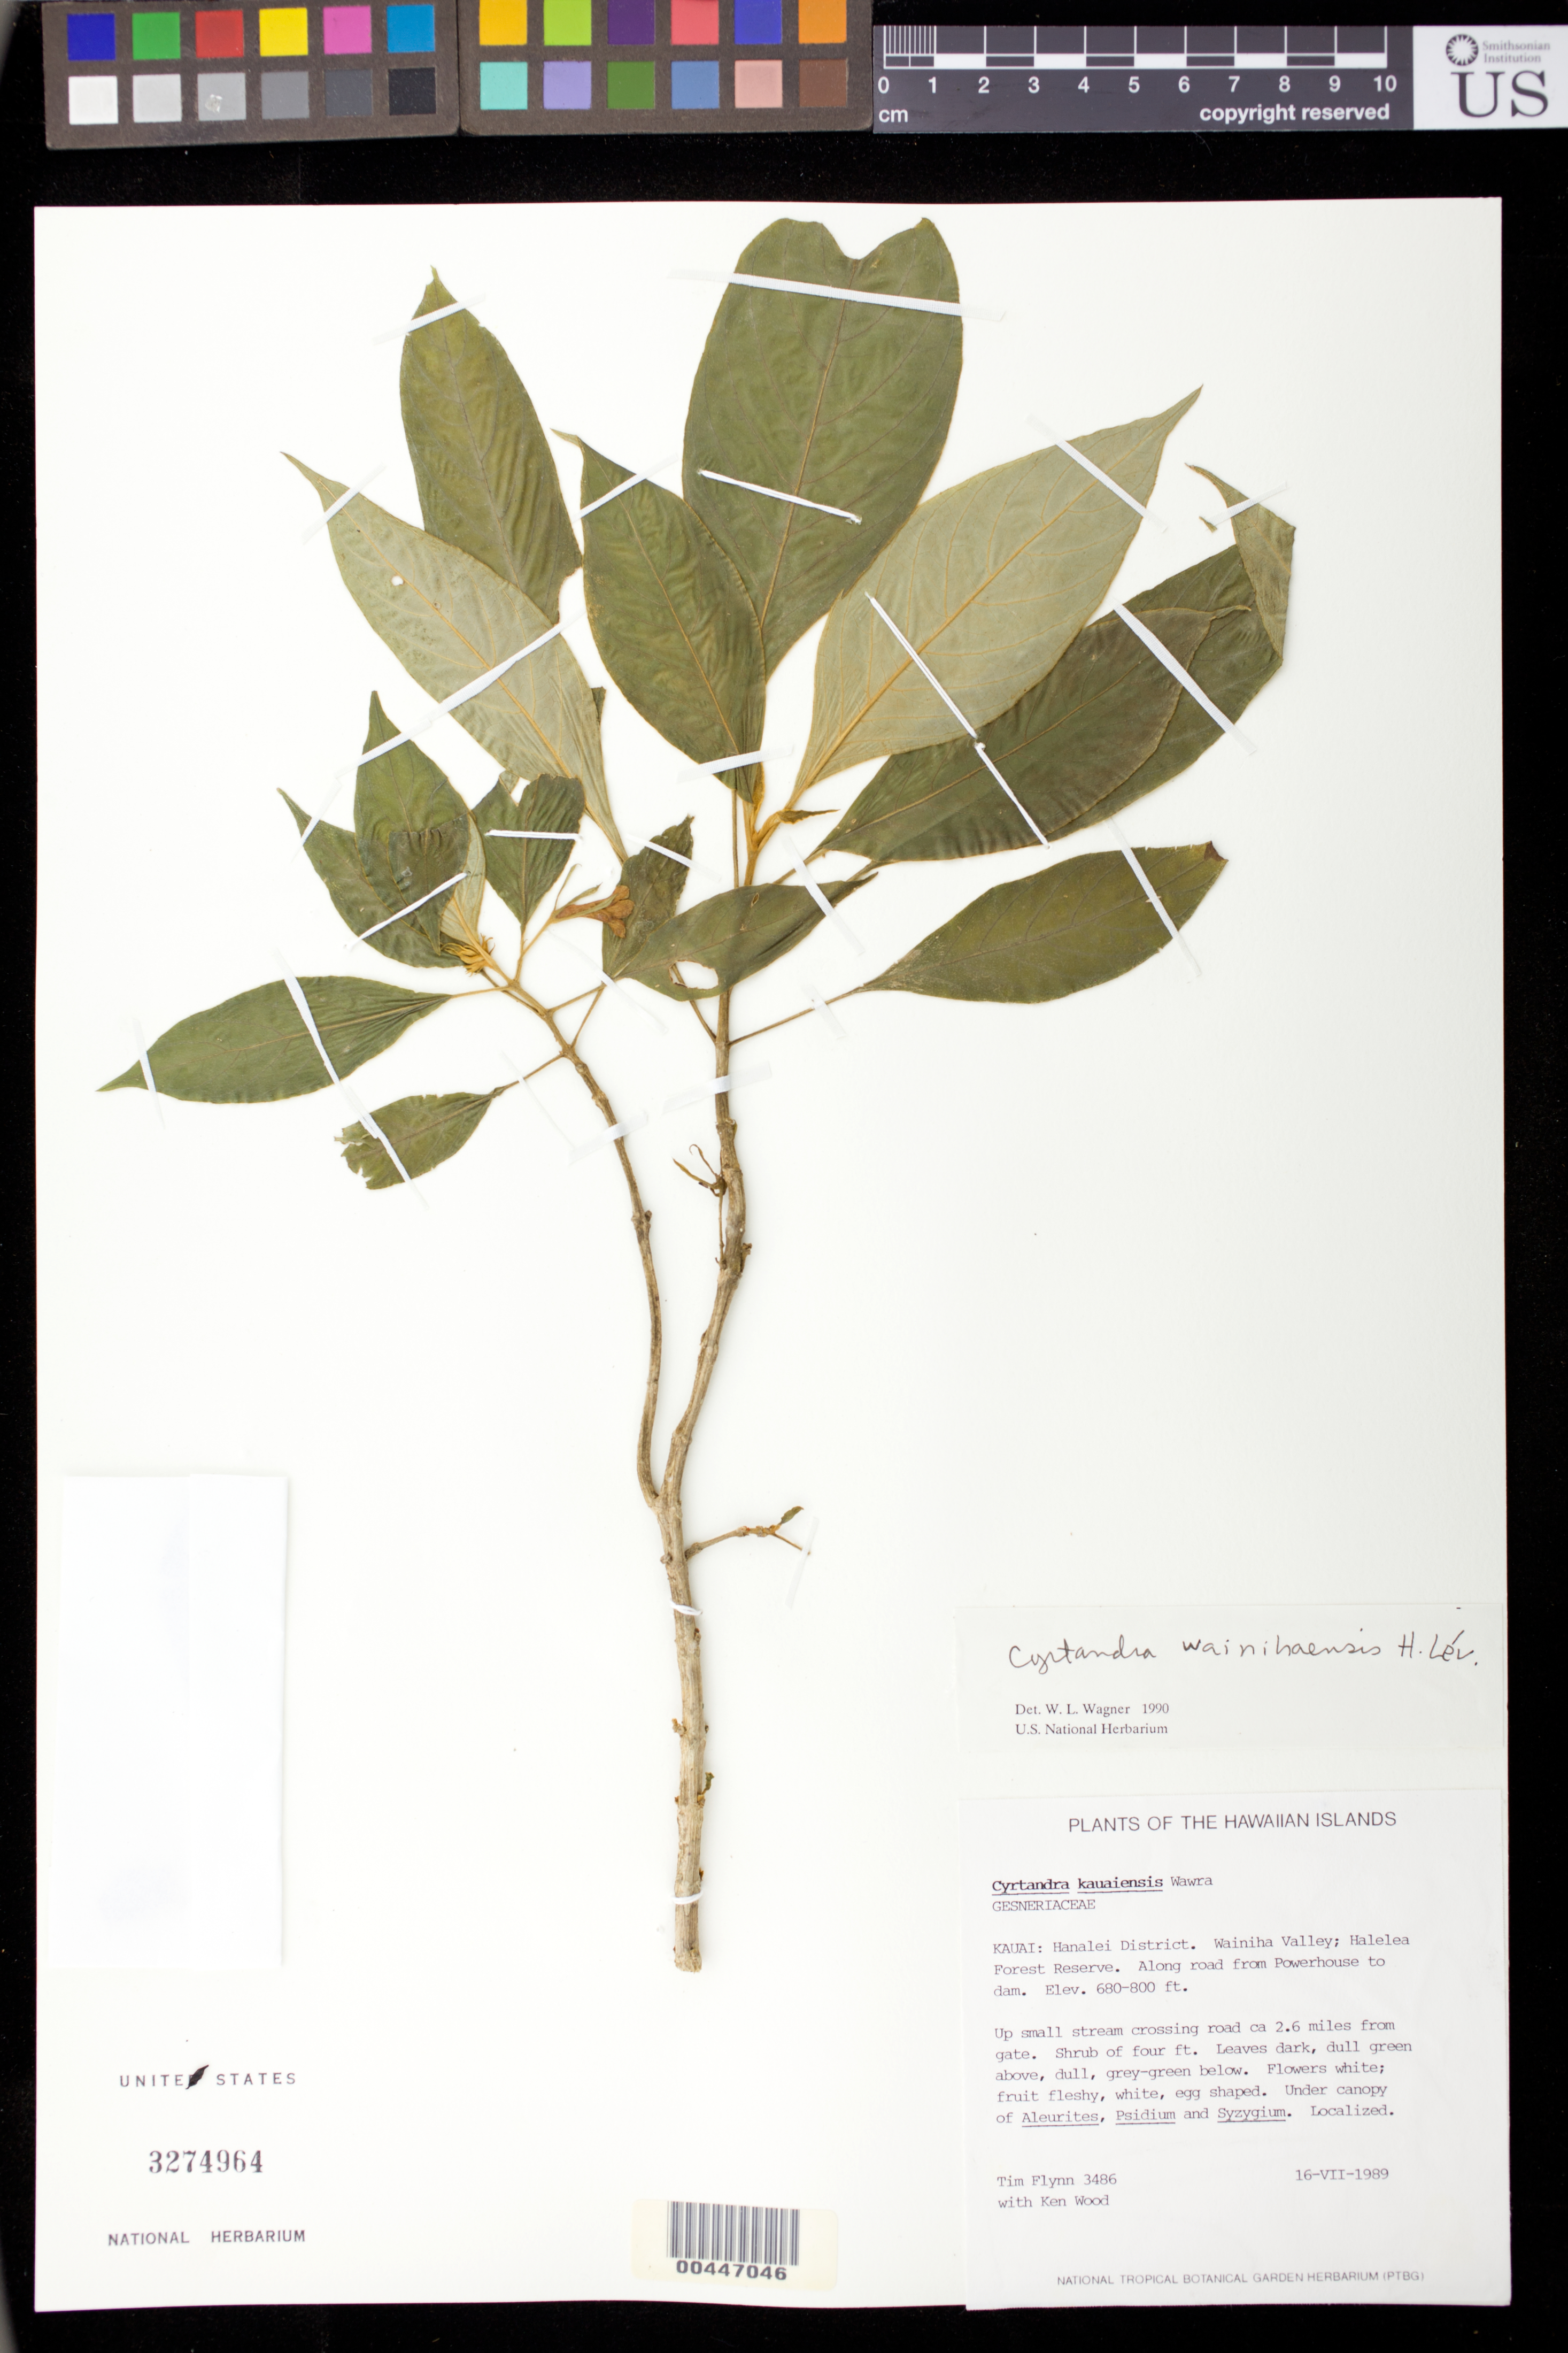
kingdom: Plantae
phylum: Tracheophyta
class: Magnoliopsida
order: Lamiales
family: Gesneriaceae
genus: Cyrtandra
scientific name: Cyrtandra wainihaensis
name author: H. Lév.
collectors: T. W. Flynn & K. R. Wood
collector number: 3486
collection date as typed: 16 Jul 1989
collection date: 1989-07-16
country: United States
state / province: Hawaii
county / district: Kauai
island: Kaua'i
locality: Hanalei dist., Wainiha valley, Halelea forest reserve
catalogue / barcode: US 3274964